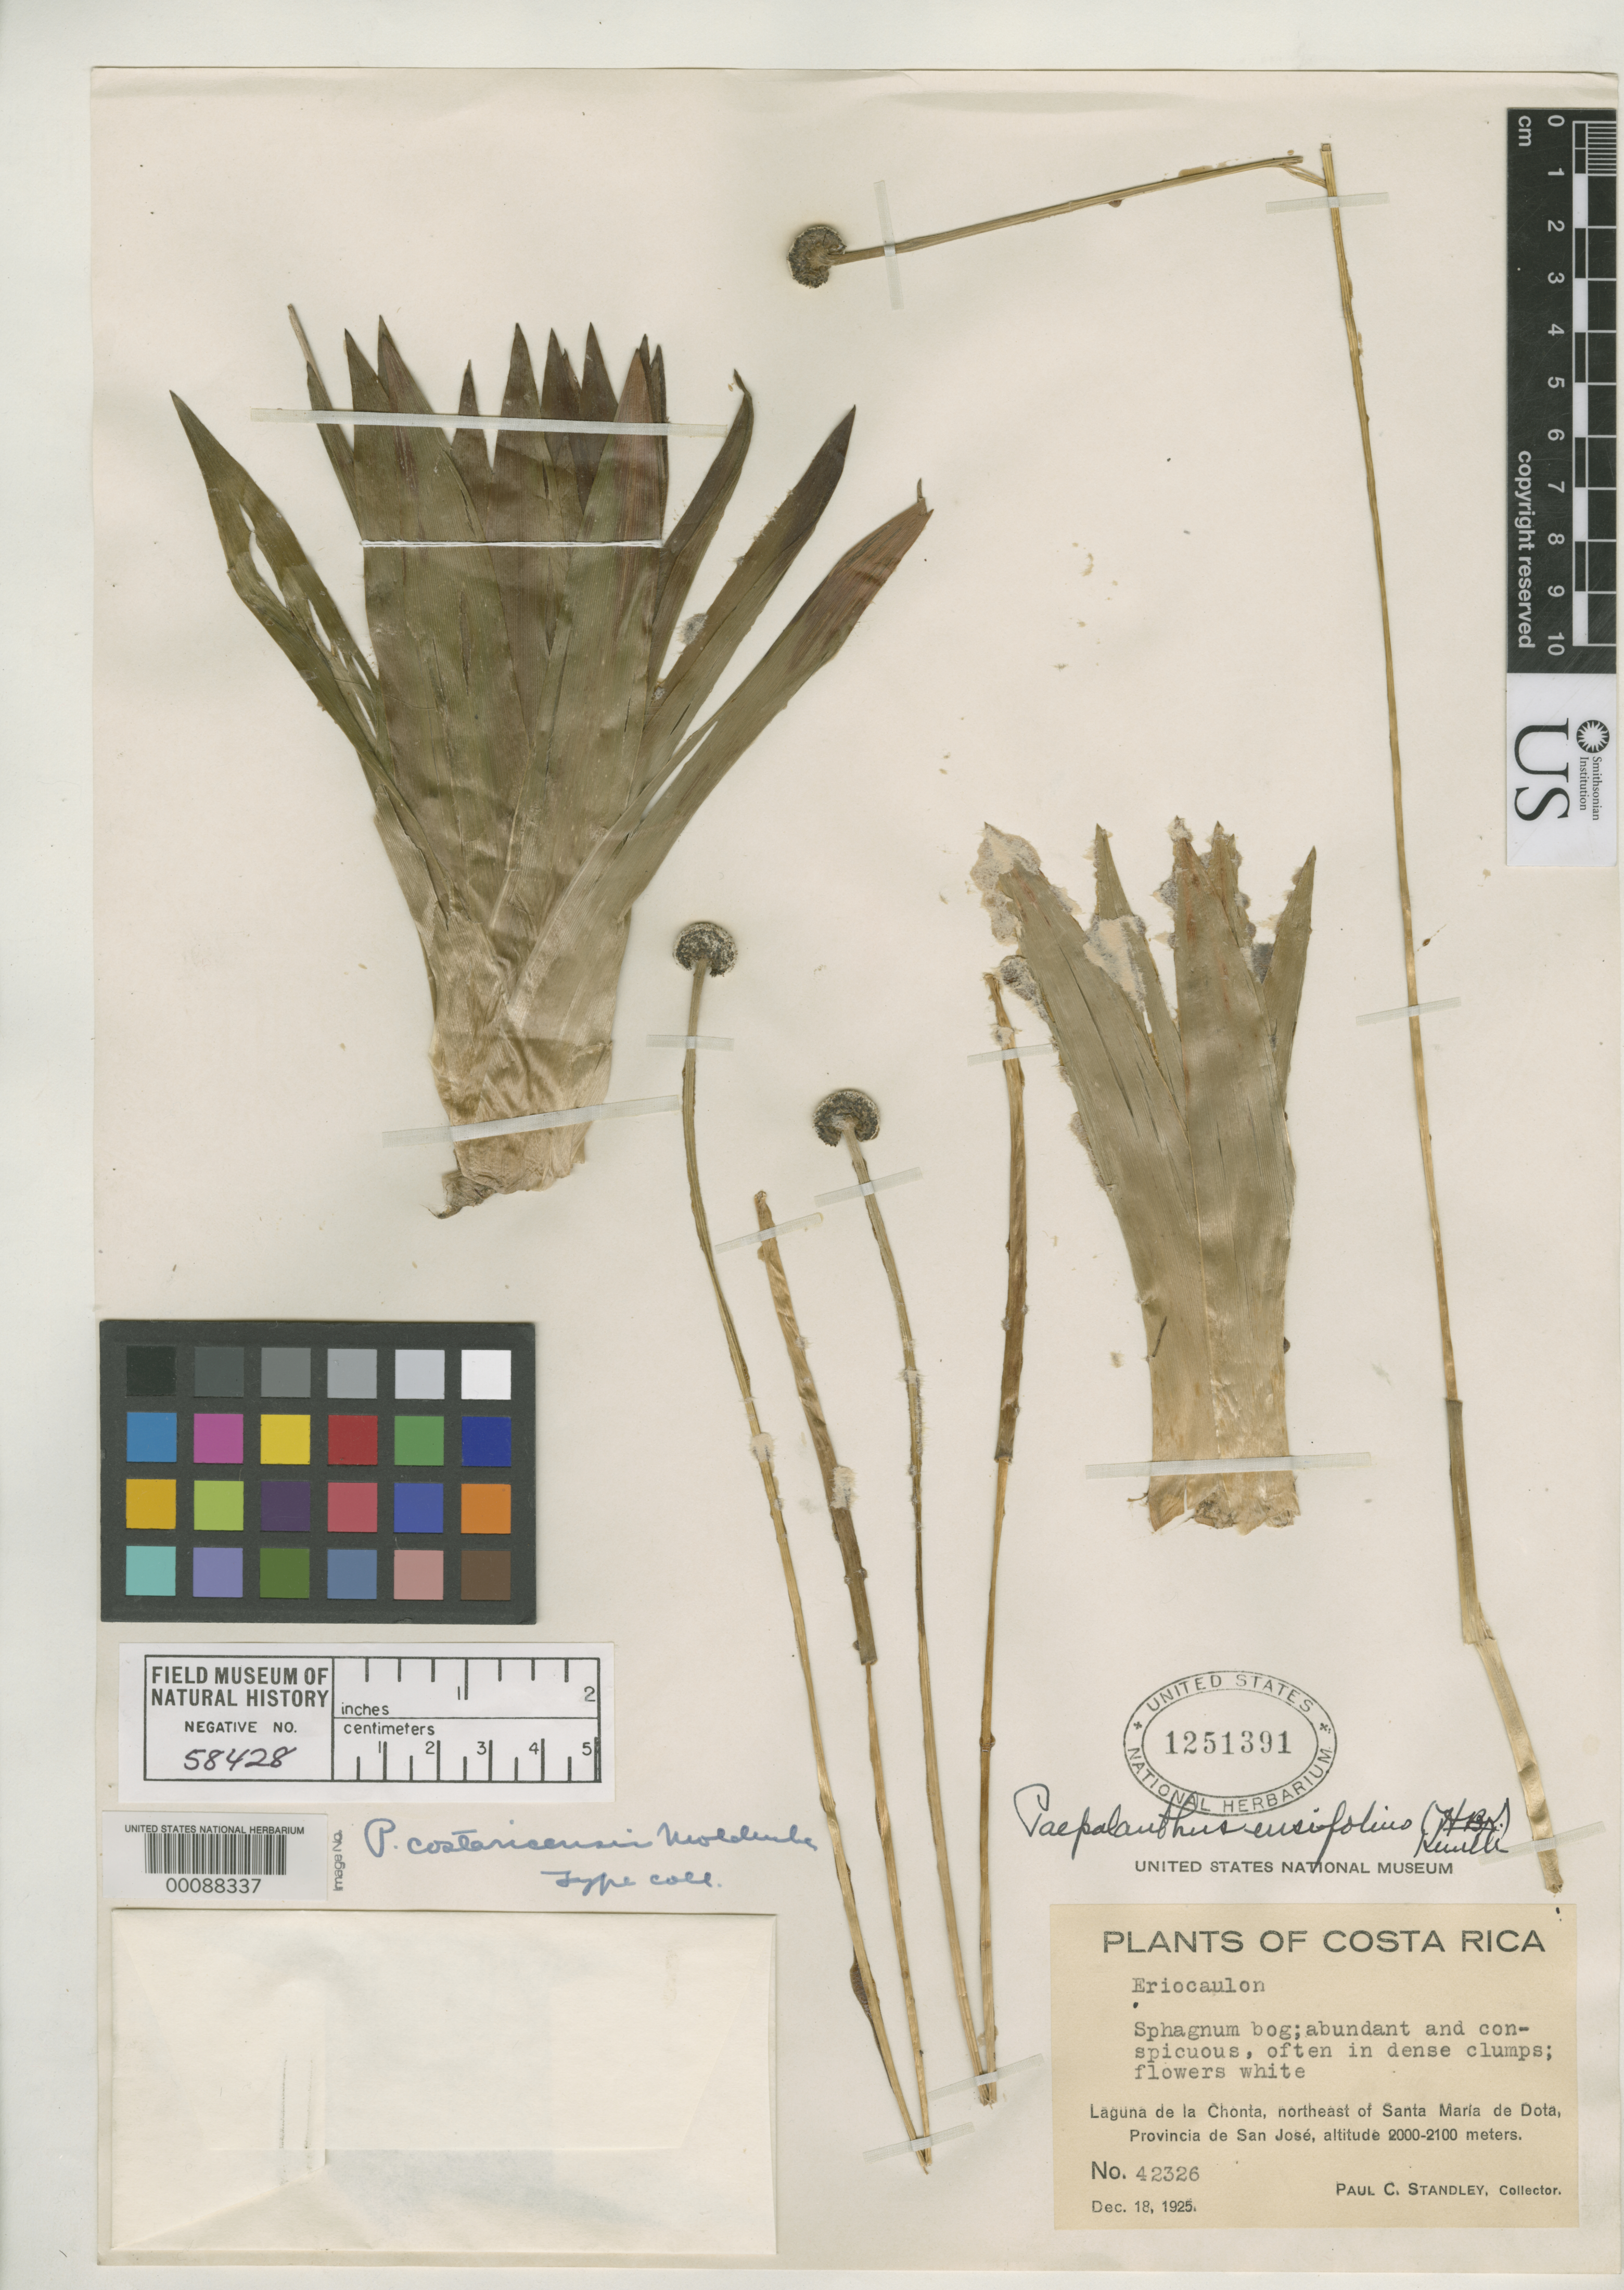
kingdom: Plantae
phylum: Tracheophyta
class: Liliopsida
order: Poales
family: Eriocaulaceae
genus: Paepalanthus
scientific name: Paepalanthus costaricensis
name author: Moldenke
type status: Isotype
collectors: P. C. Standley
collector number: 42326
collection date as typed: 18 Dec 1925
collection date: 1925-12-18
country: Costa Rica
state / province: San José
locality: Laguna de La Chonta, NE of Santa Maria de Dota.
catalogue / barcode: US 1251391